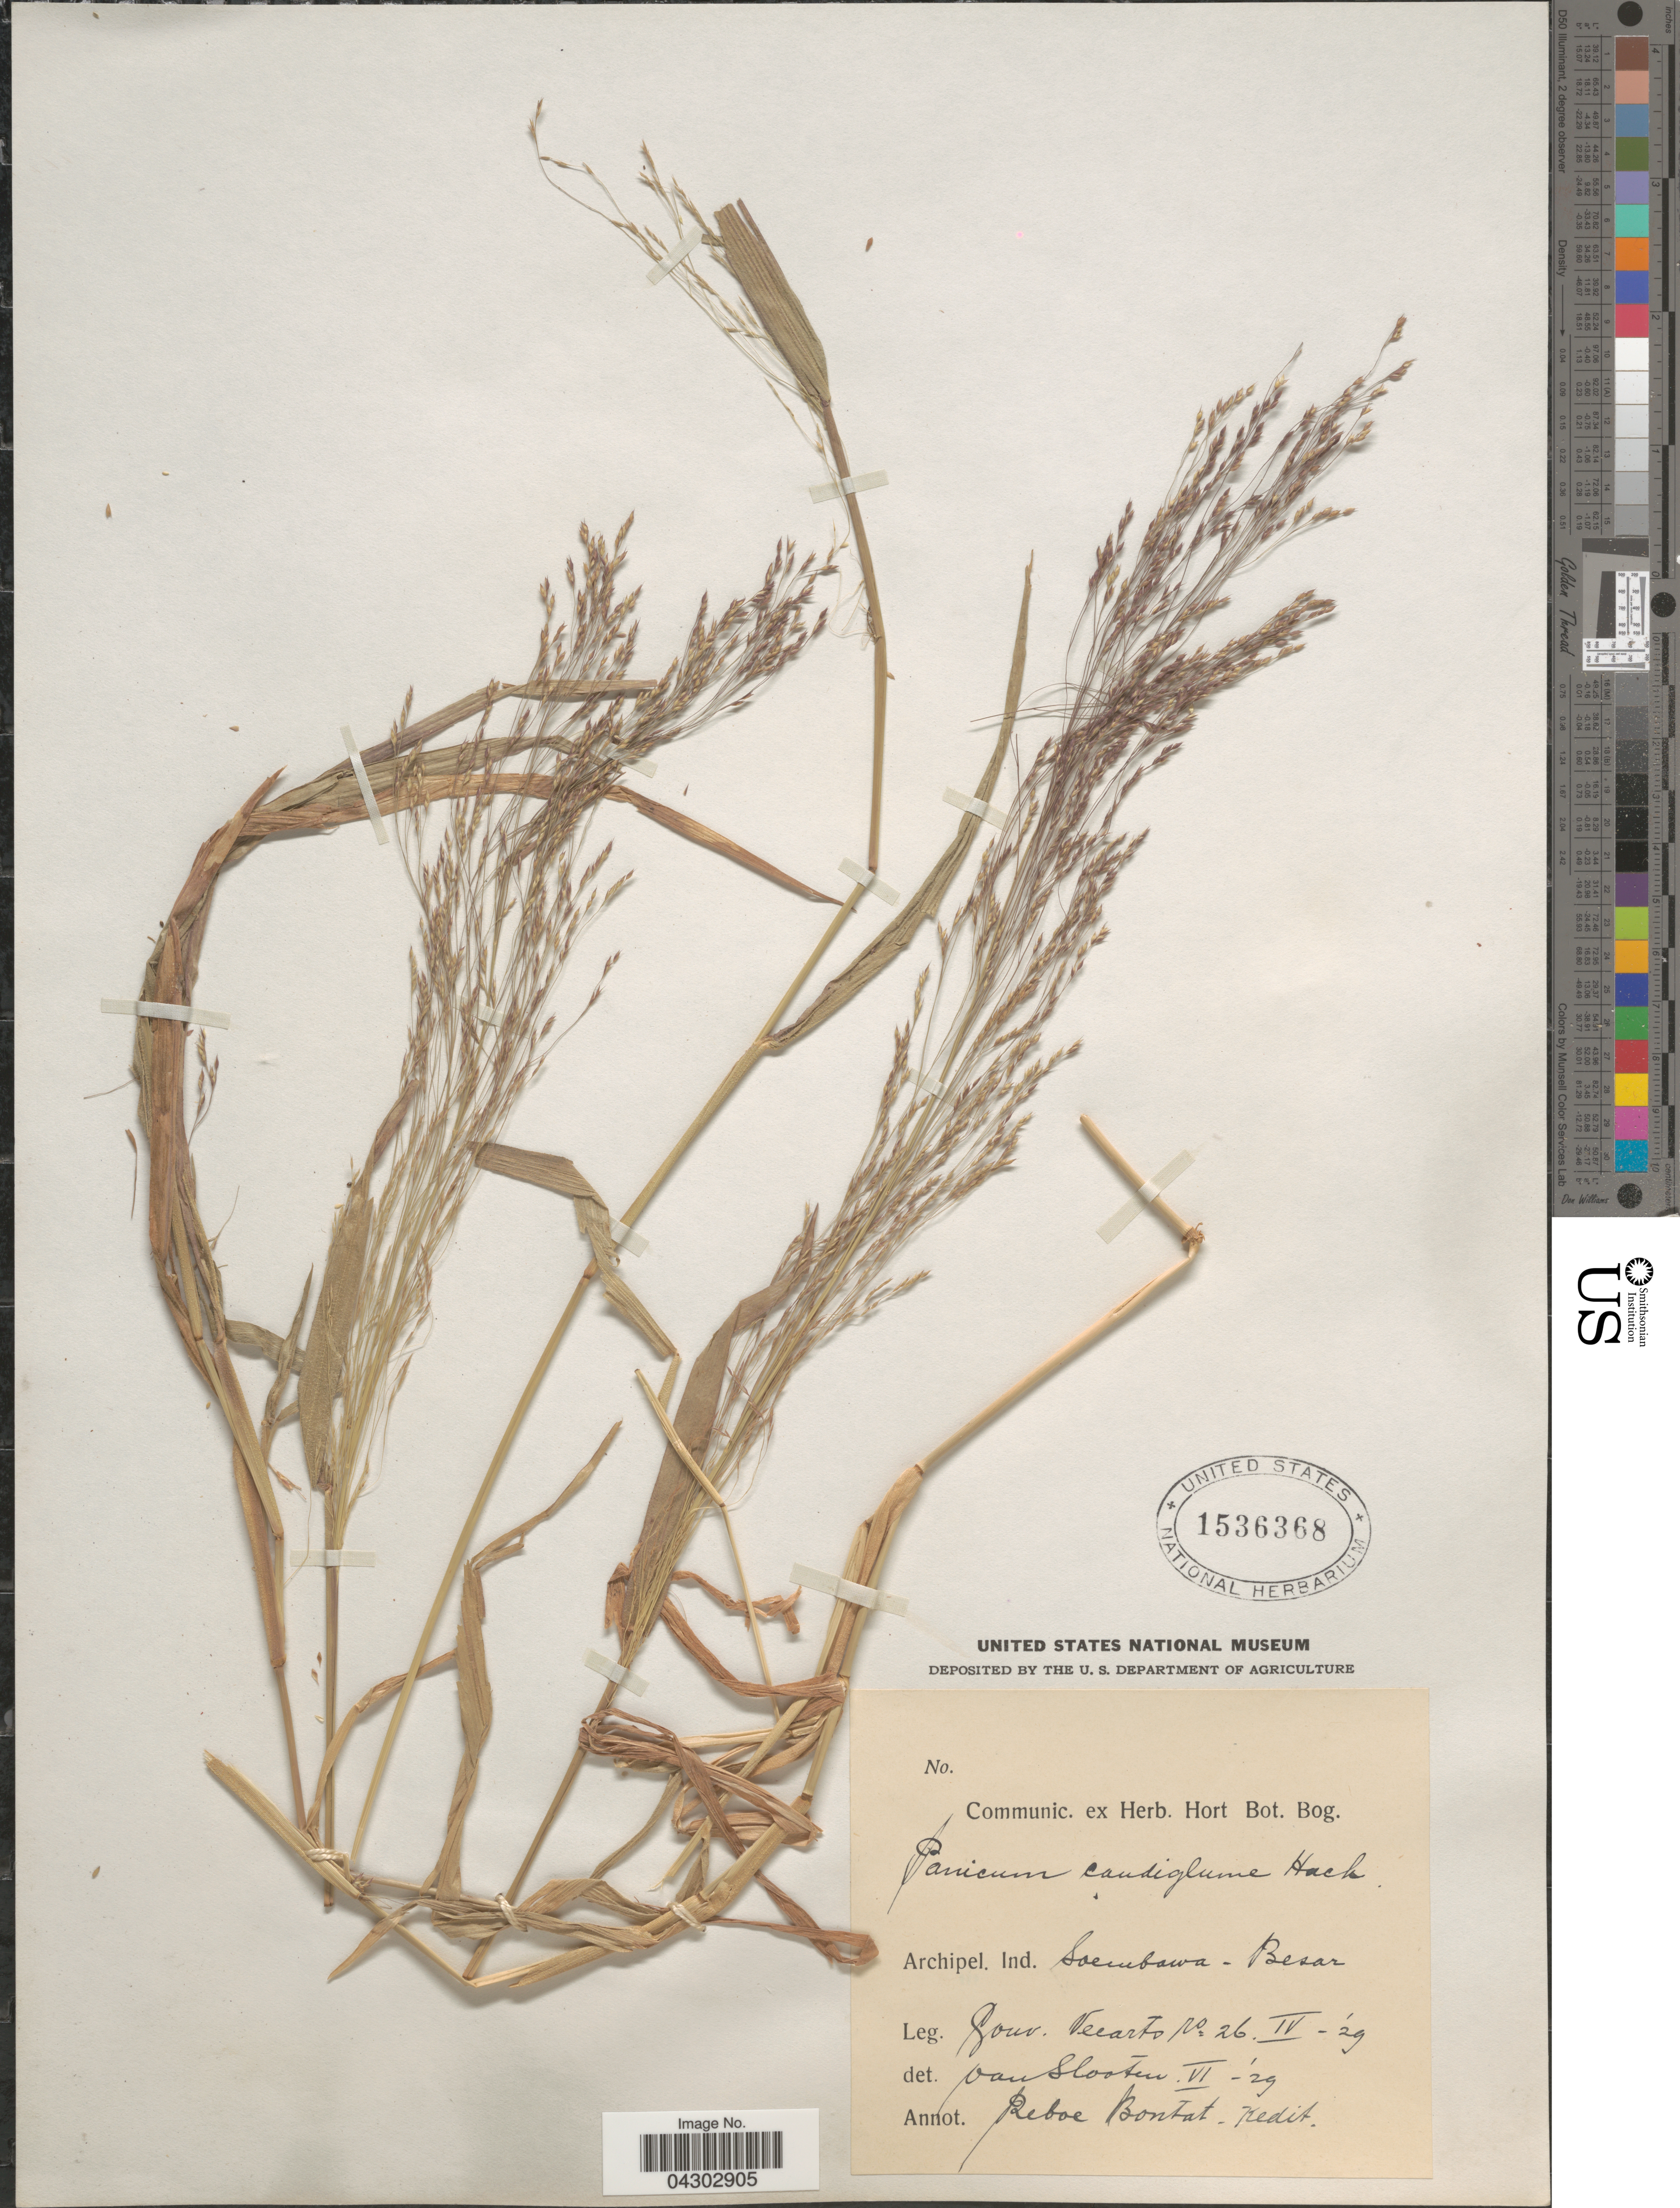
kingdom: Plantae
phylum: Tracheophyta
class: Liliopsida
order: Poales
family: Poaceae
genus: Panicum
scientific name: Panicum caudiglume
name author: Hack.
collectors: Gouv. Veearts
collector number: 26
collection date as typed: Transcribed d/m/y: /4/29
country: Indonesia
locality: Archipel. Ind. Soembawa- Besar.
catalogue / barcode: US 1536368